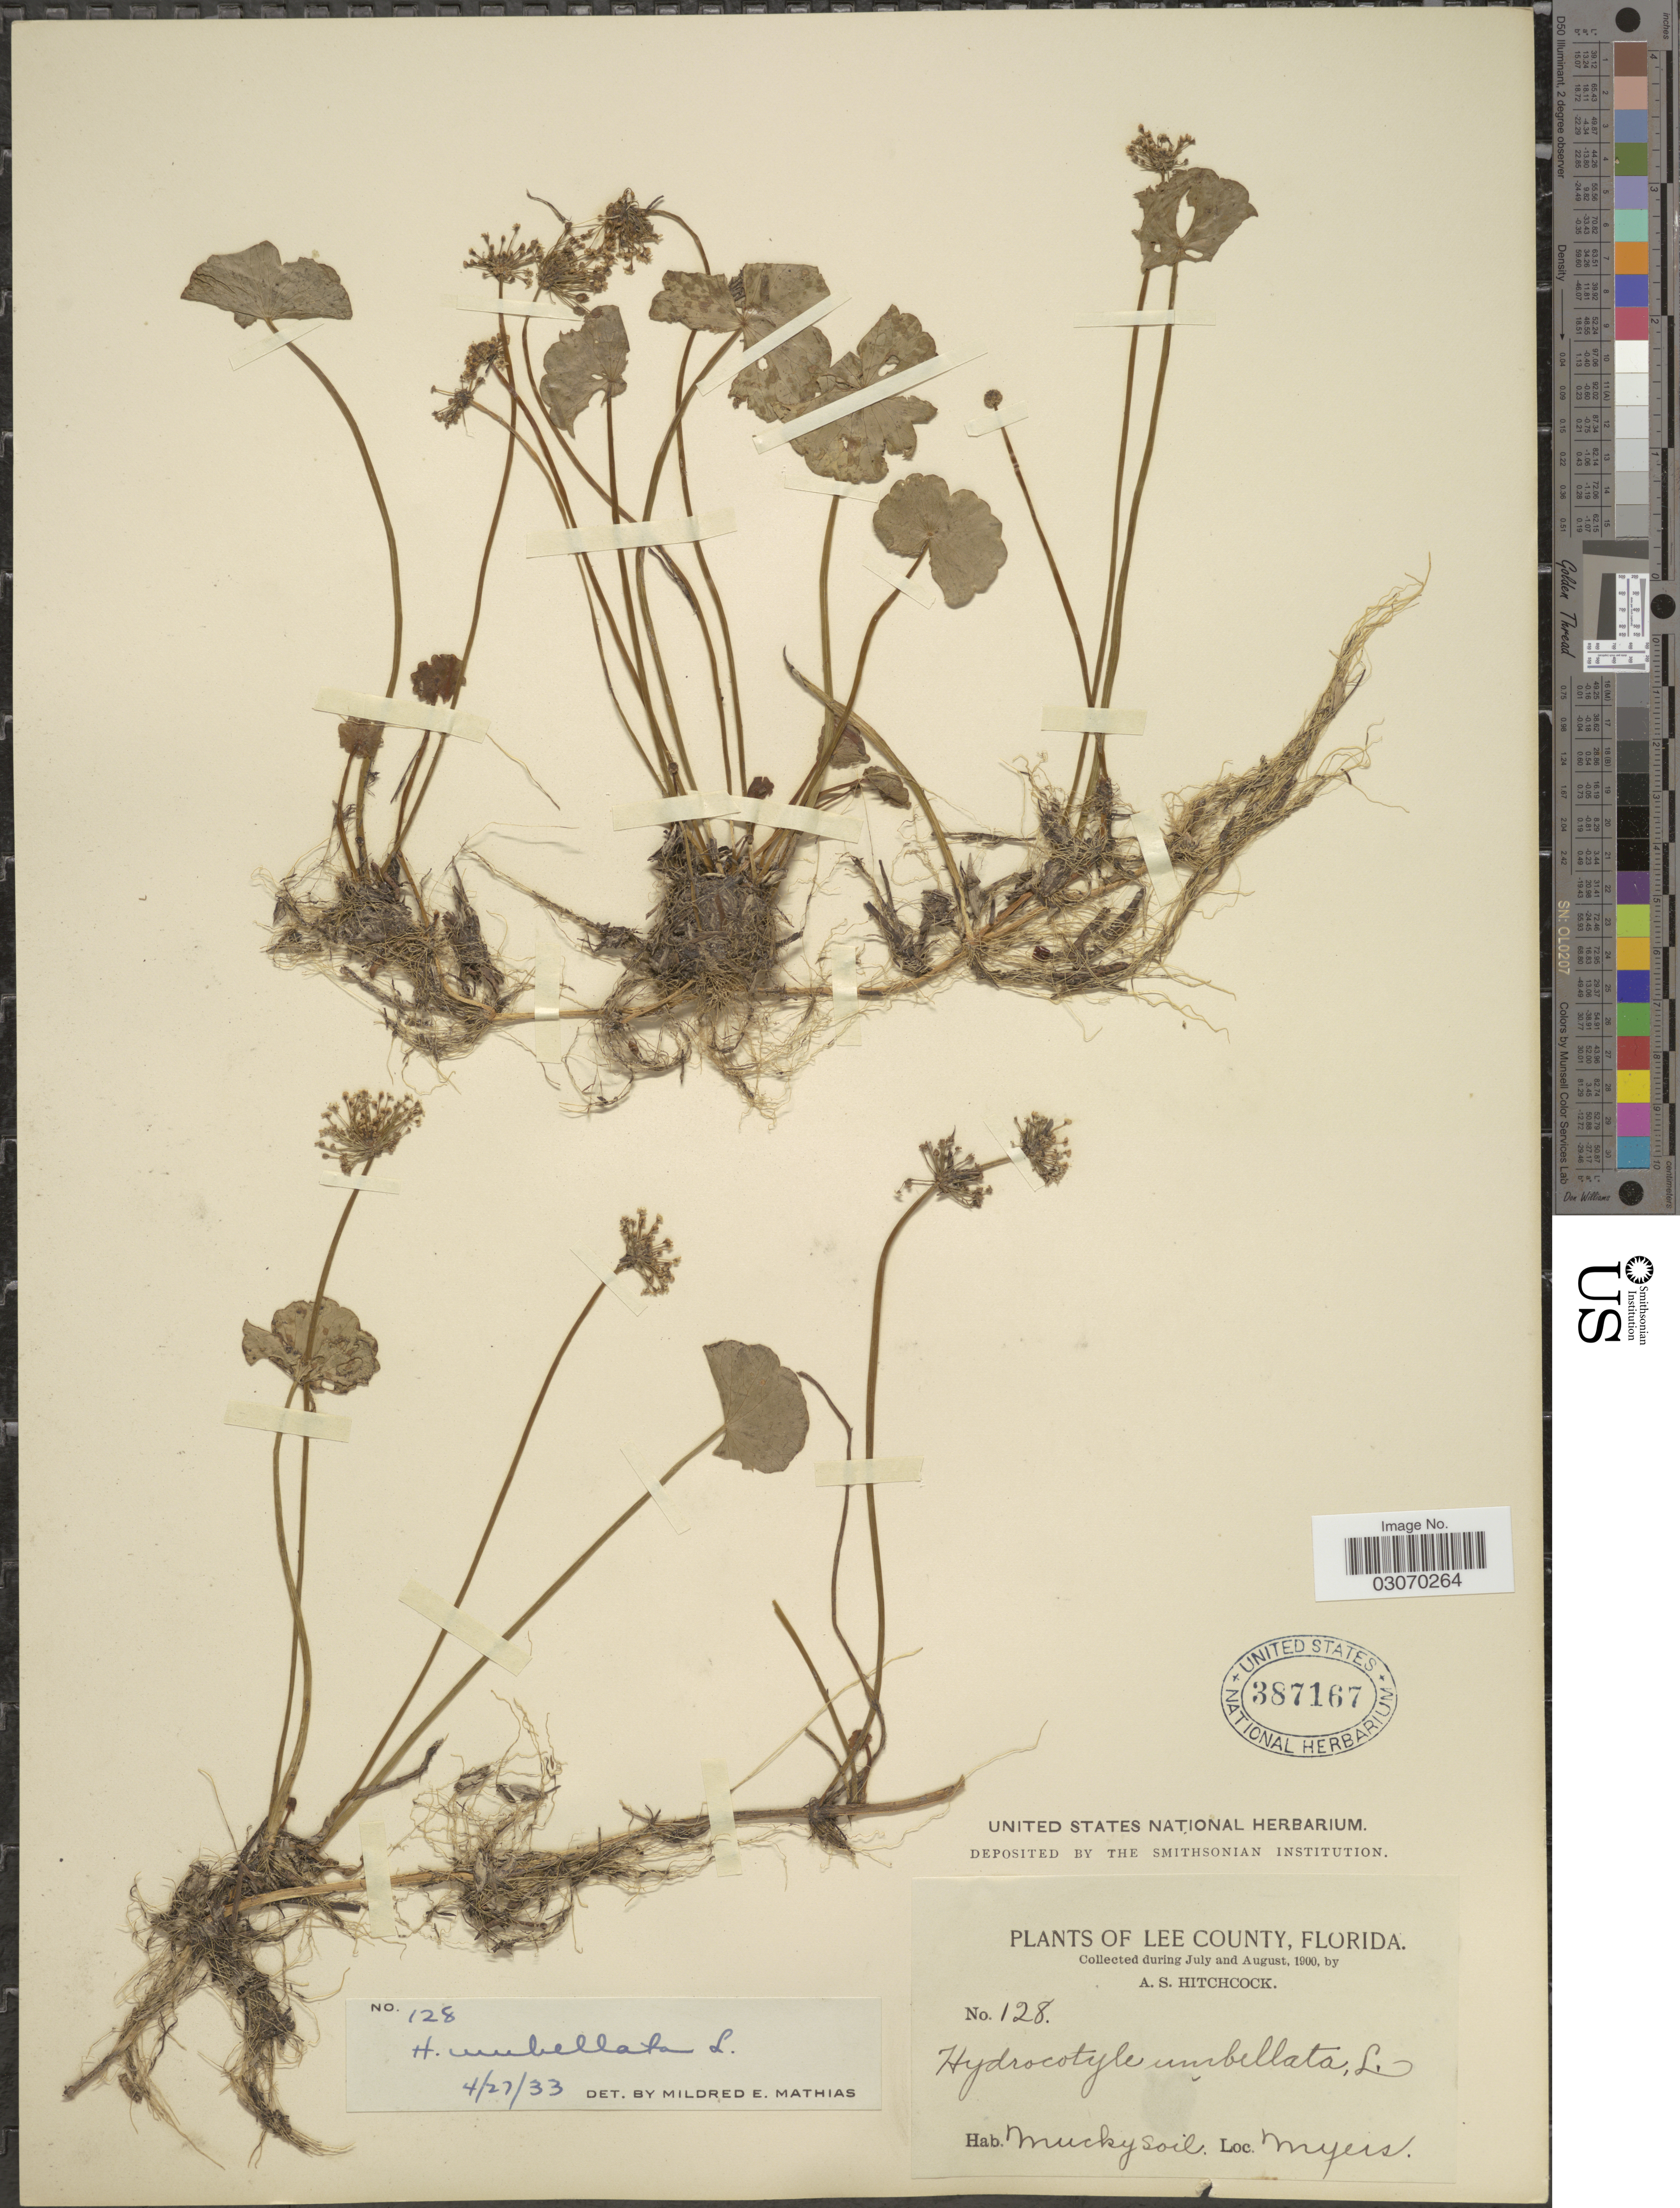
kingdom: Plantae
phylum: Tracheophyta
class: Magnoliopsida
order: Apiales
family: Araliaceae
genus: Hydrocotyle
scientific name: Hydrocotyle umbellata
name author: L.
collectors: A. S. Hitchcock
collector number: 128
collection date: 1900-07/1900-08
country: United States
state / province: Florida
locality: Lee County. Myers.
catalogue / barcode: US 387167